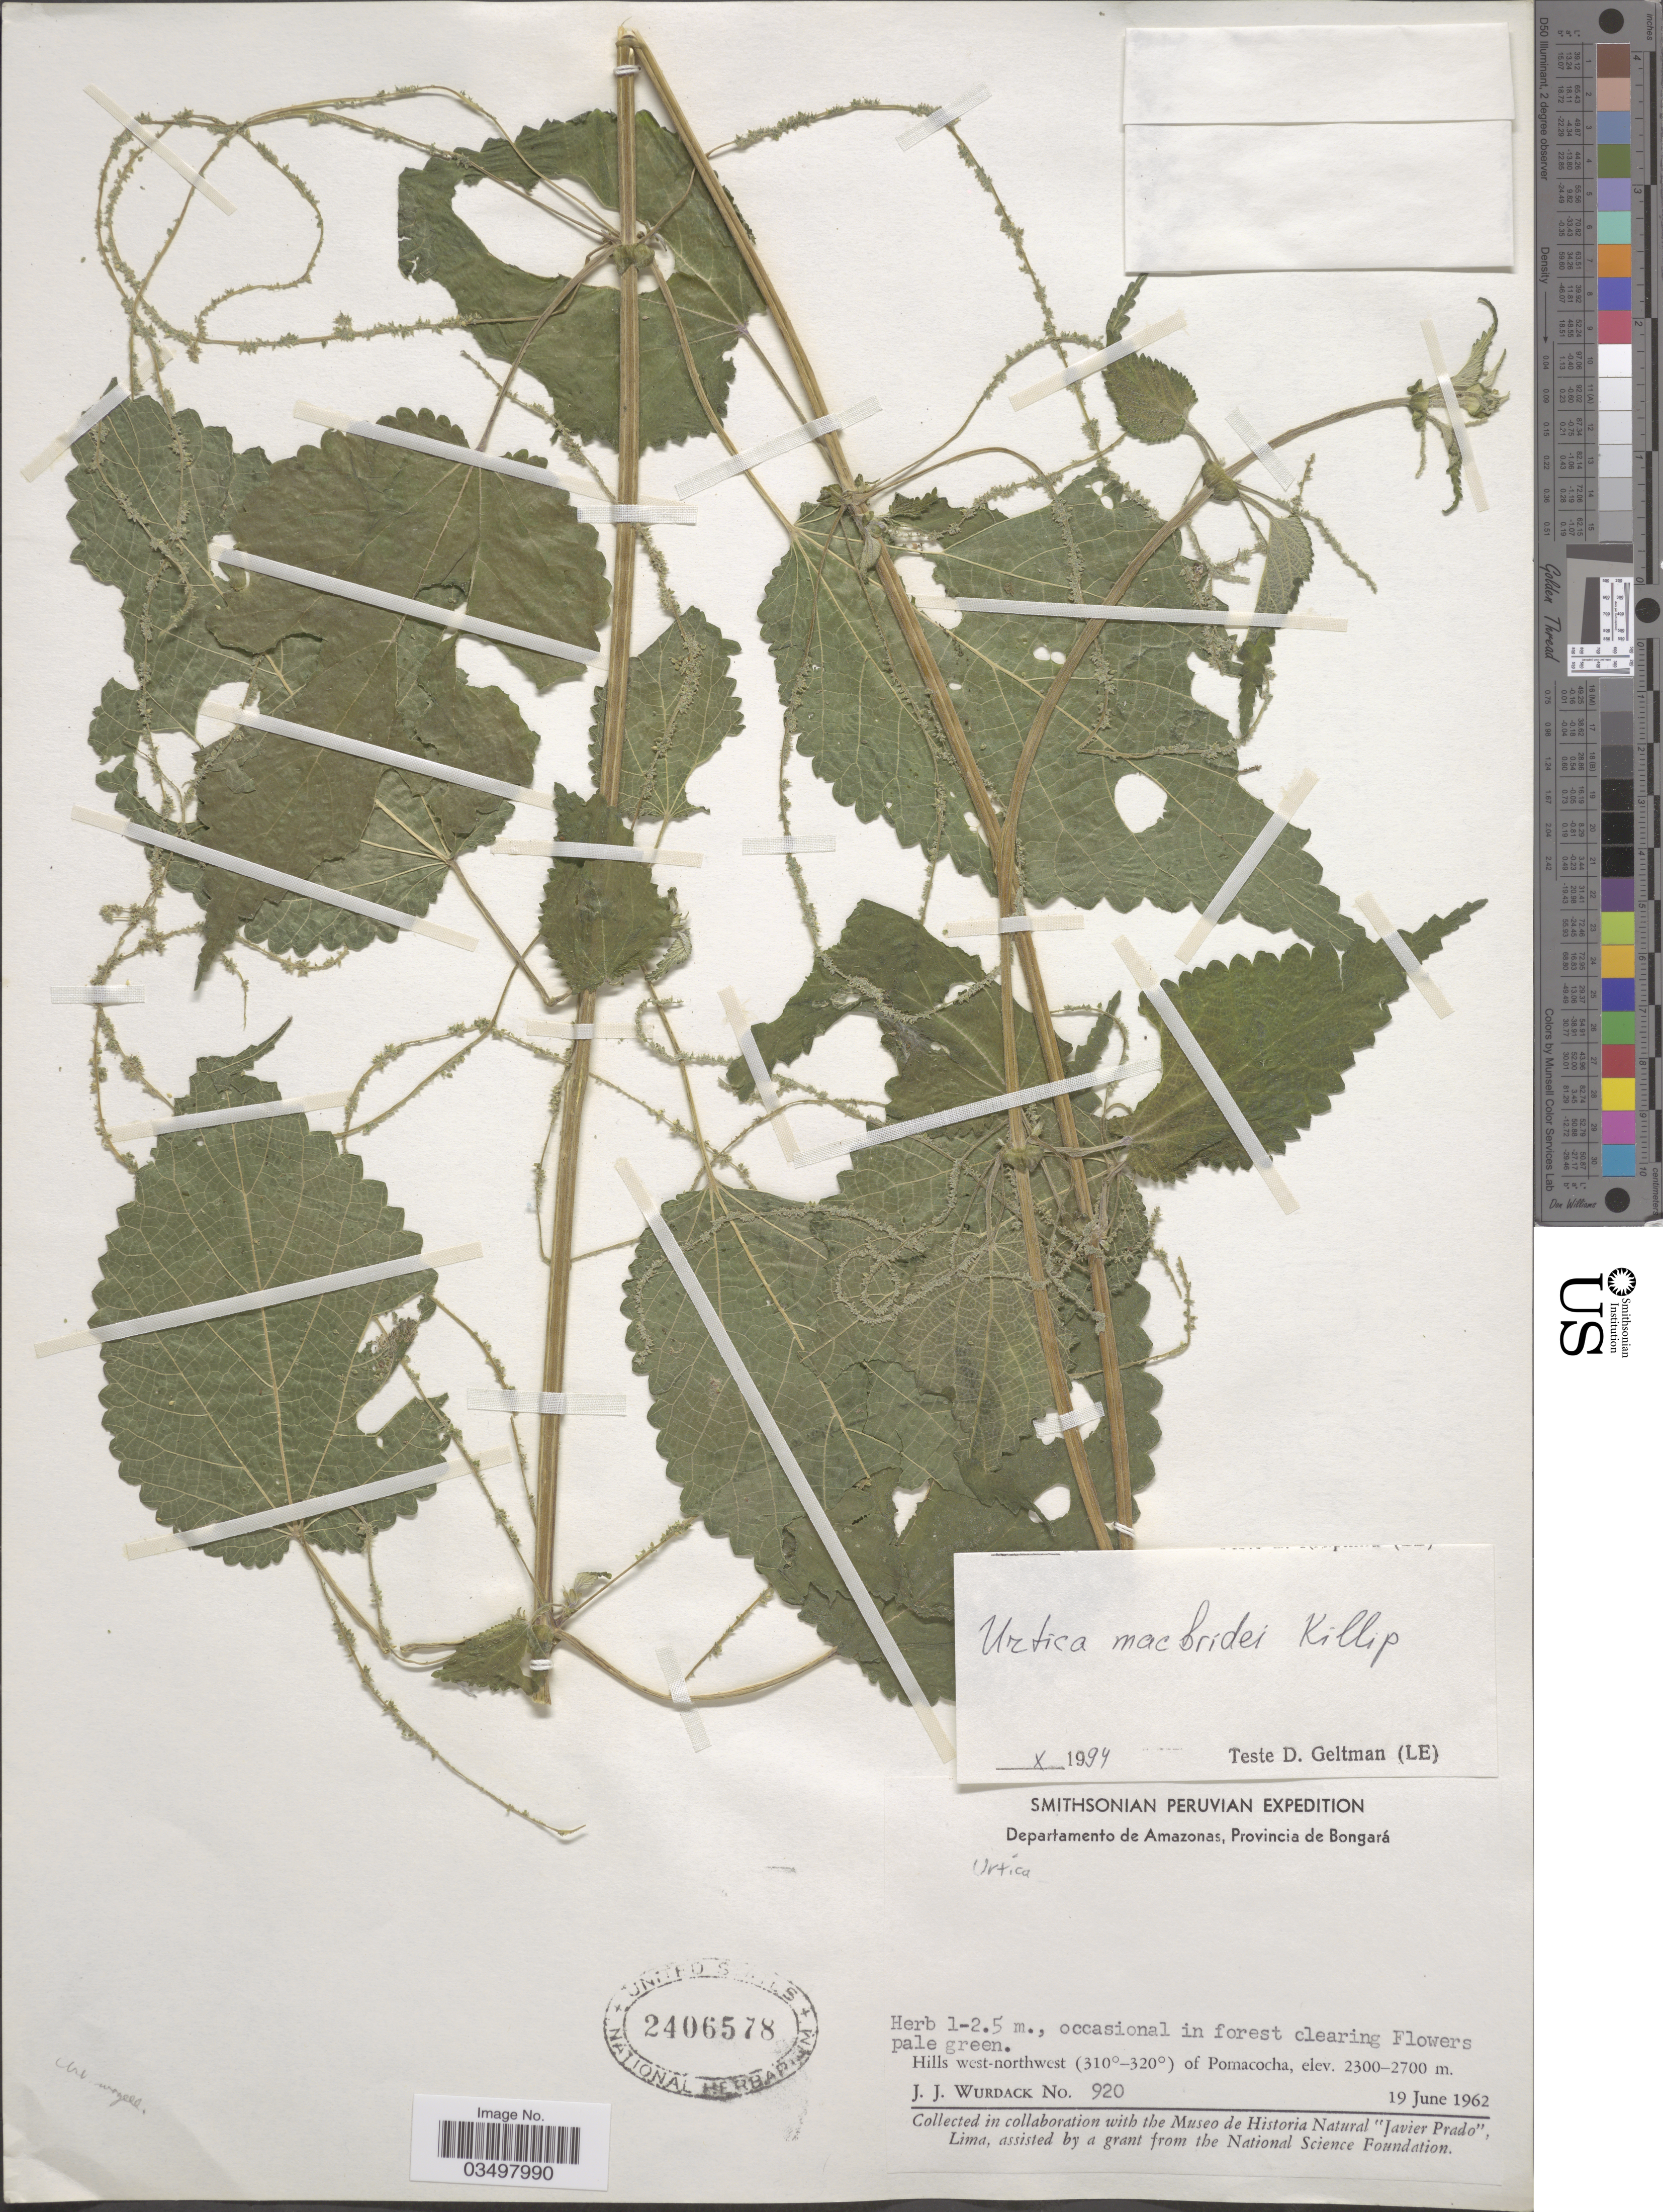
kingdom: Plantae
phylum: Tracheophyta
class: Magnoliopsida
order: Rosales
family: Urticaceae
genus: Urtica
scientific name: Urtica macbridei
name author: Killip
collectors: J. J. Wurdack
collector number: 920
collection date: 1962-06-19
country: Peru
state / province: Amazonas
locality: Departamento de Amazonas, Provincia de Bongará. Hills west-northwest (310°-320°?) of Pomacocha.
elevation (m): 2300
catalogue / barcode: US 2406578